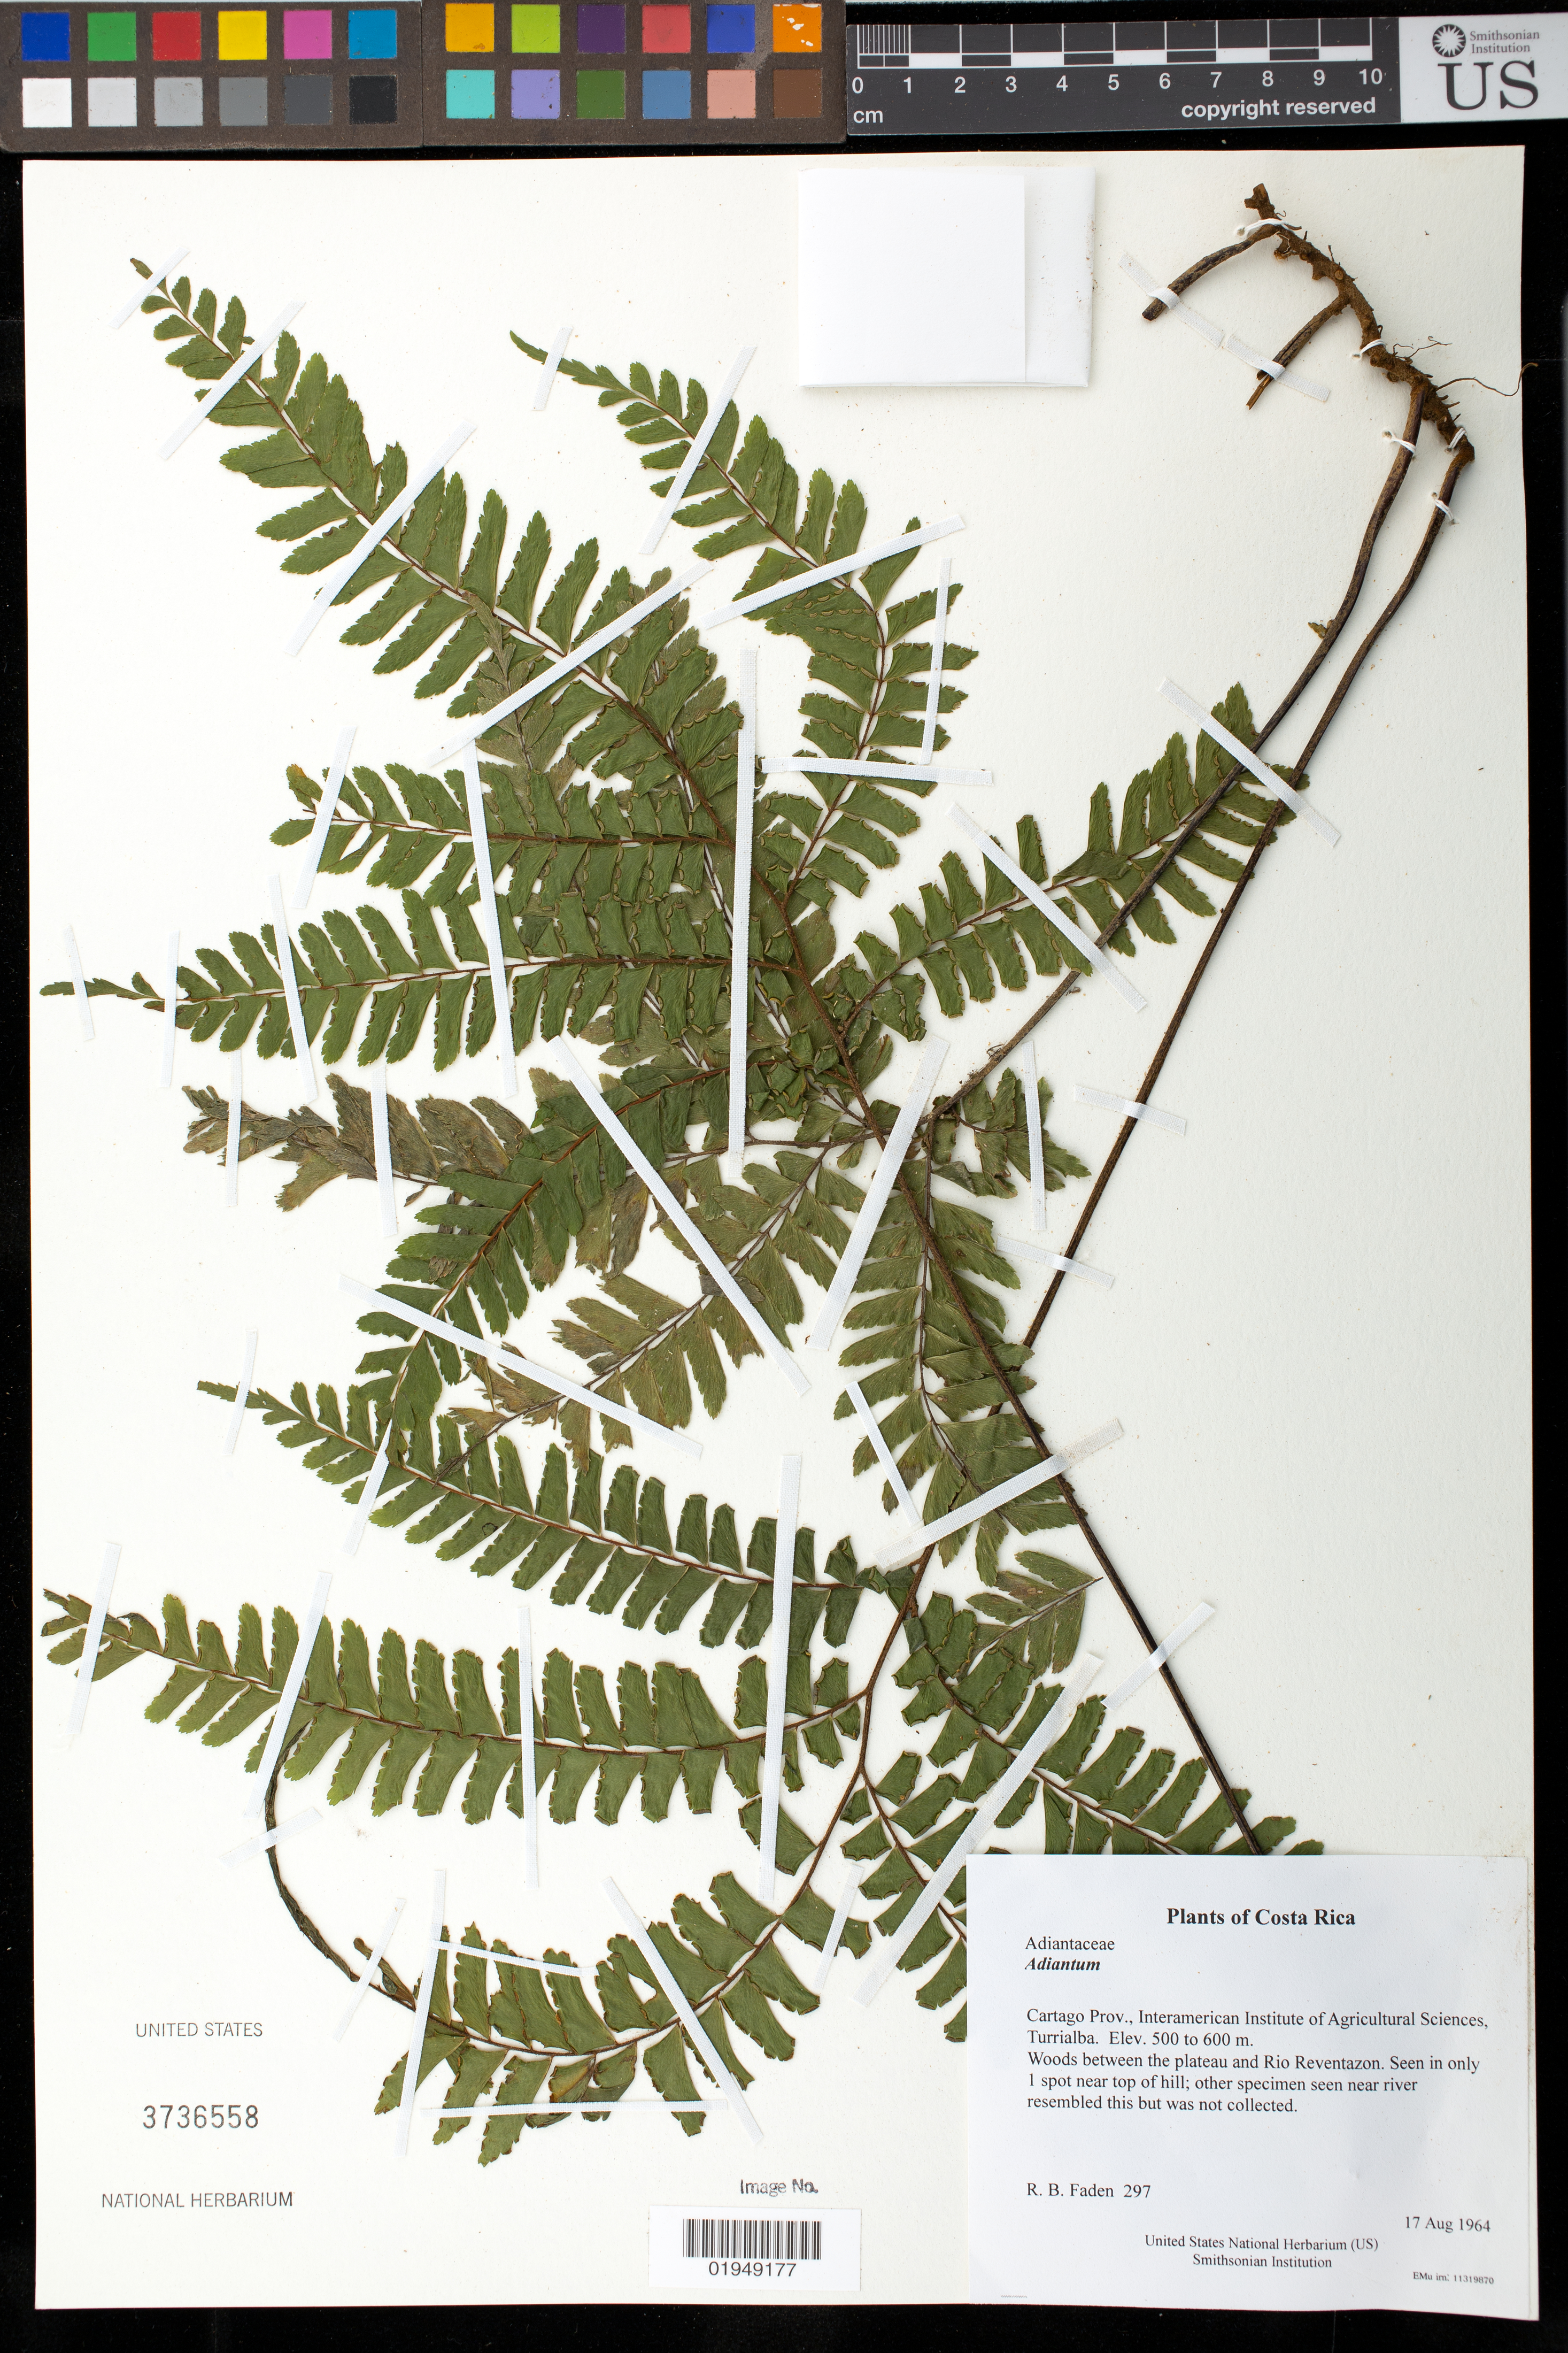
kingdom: Plantae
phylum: Tracheophyta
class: Polypodiopsida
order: Polypodiales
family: Pteridaceae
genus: Adiantum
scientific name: Adiantum sp.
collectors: R. B. Faden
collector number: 297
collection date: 1964-08-17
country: Costa Rica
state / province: Cartago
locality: Interamerican Institute of Agricultural Sciences, Turrialba.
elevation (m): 500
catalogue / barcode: US 3736558